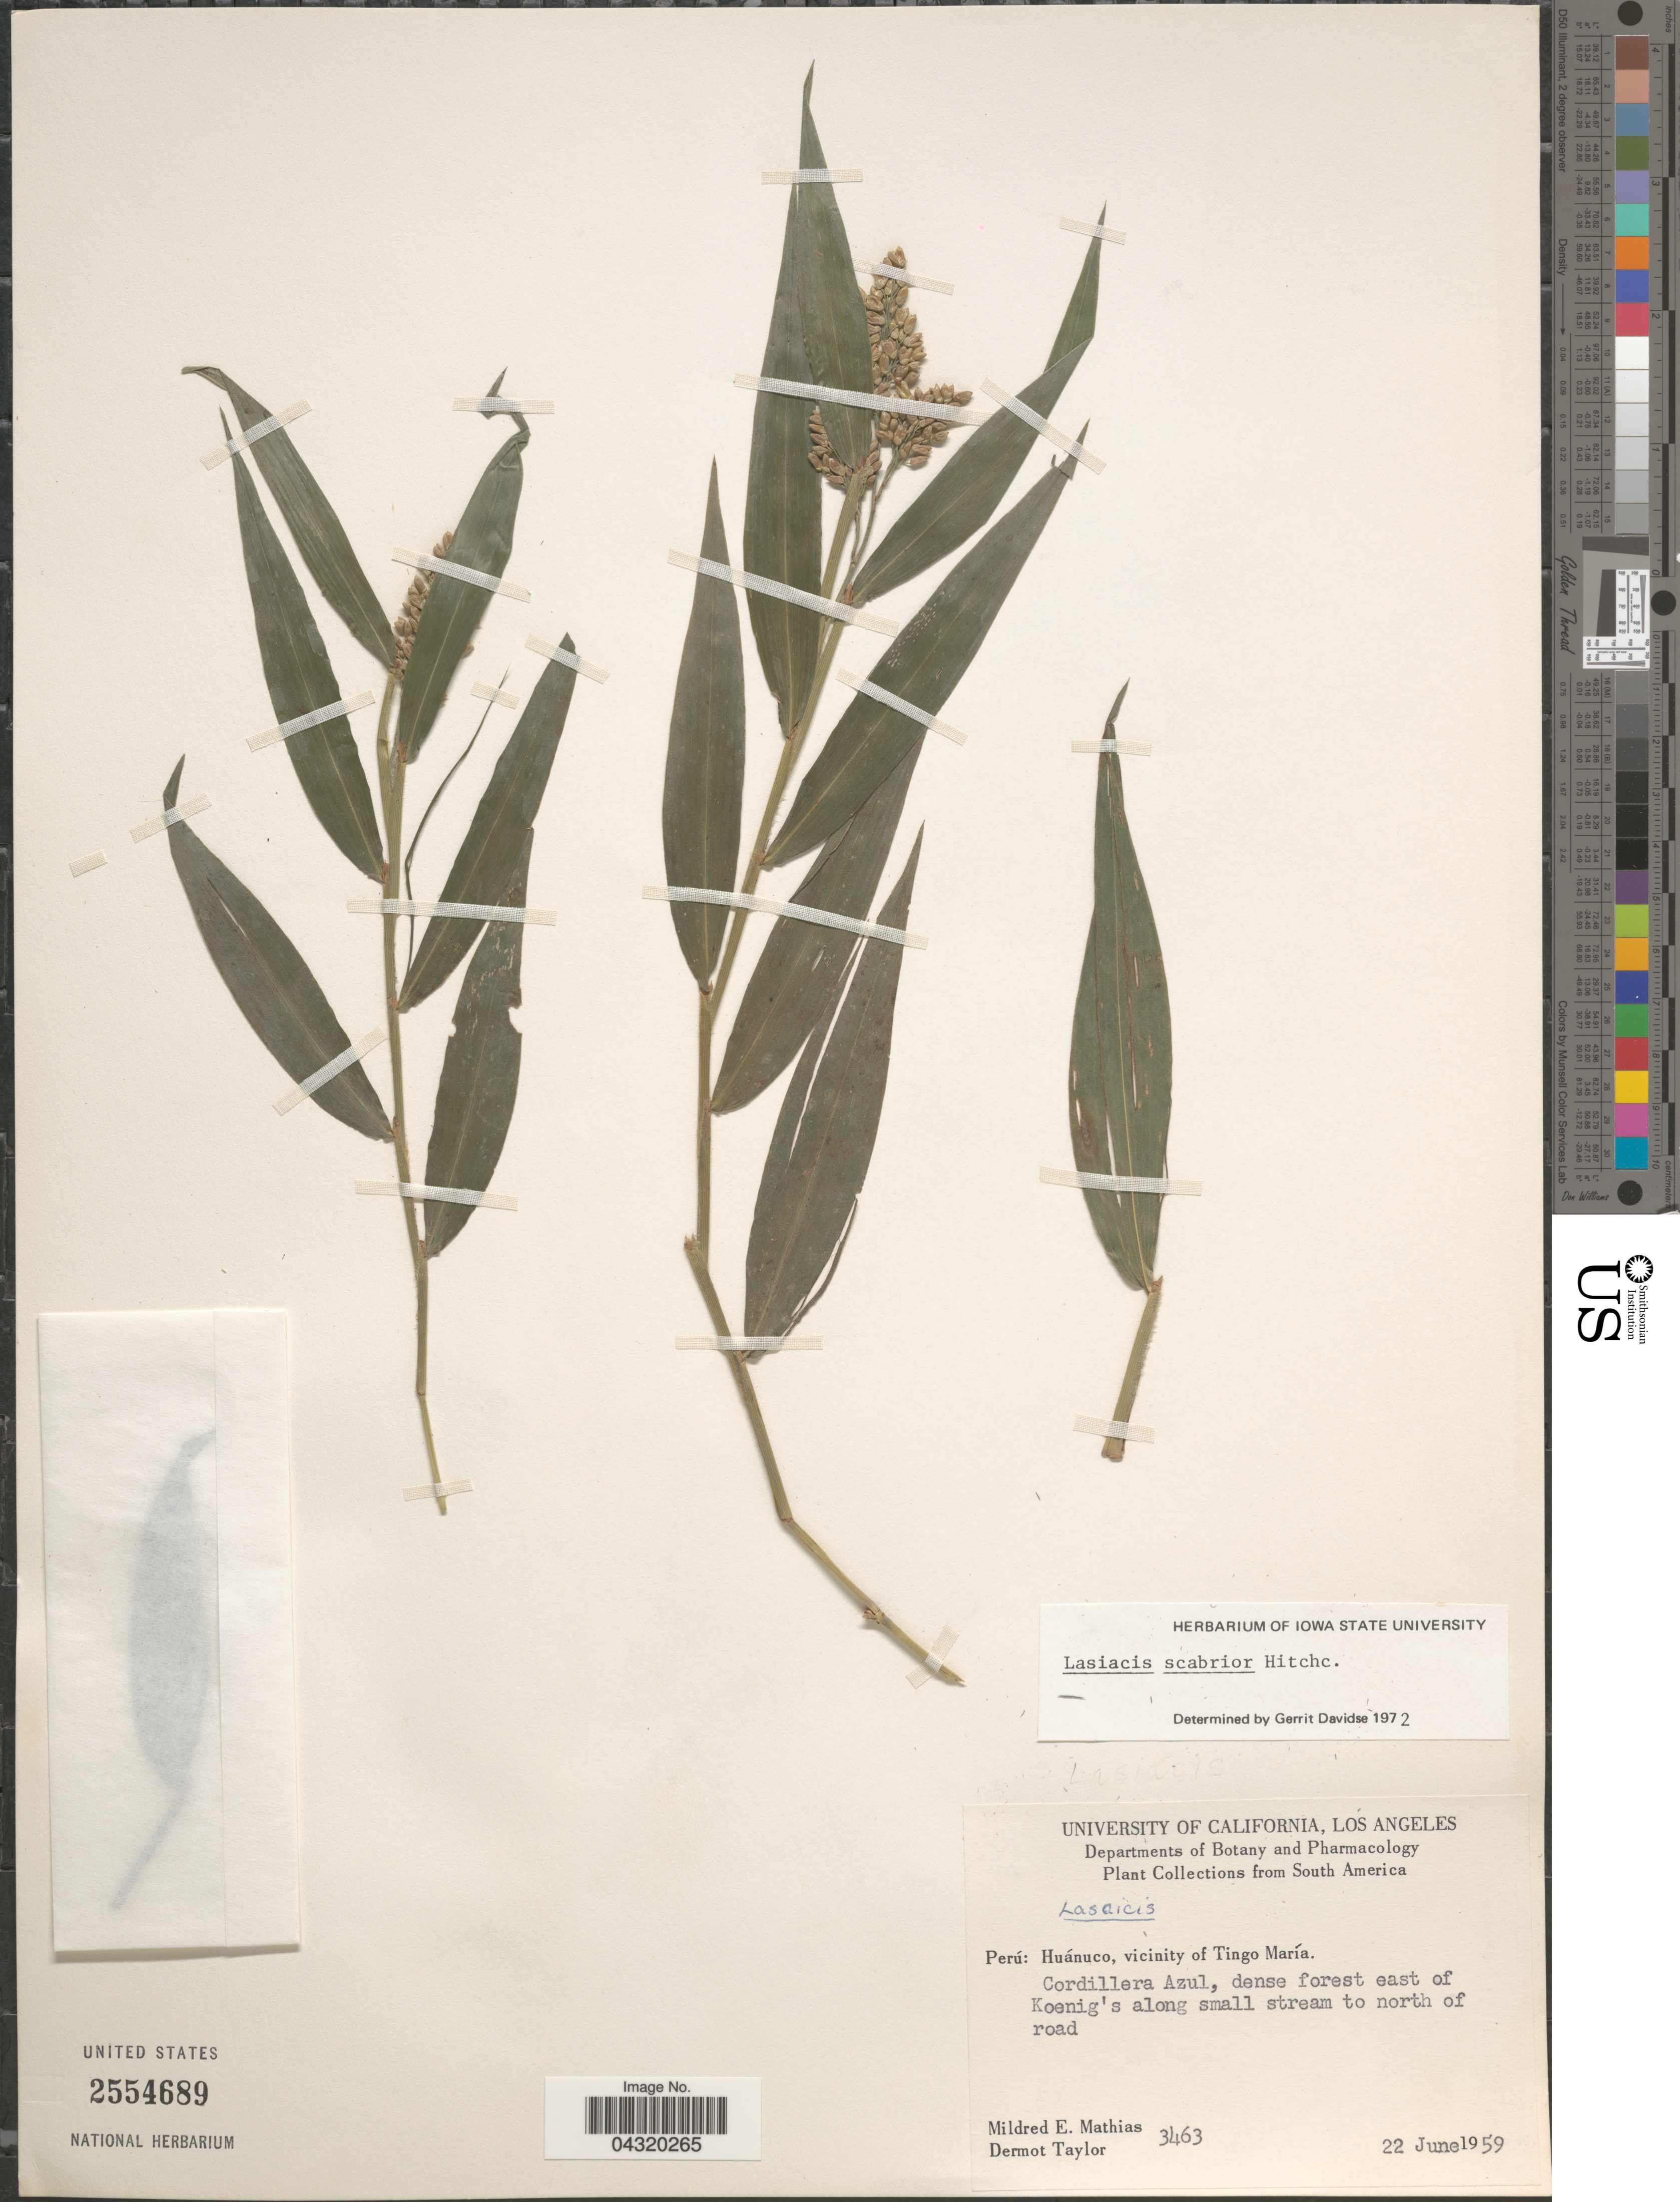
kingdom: Plantae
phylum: Tracheophyta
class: Liliopsida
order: Poales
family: Poaceae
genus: Lasiacis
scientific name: Lasiacis scabrior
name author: Hitchc.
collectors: M. E. Mathias & D. Taylor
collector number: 3463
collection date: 1959-06-22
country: Peru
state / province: Huánuco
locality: Vicinity of Tingo María. Cordillera Azul, dense forest east of Koenig's along small stream to north of road.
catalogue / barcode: US 2554689